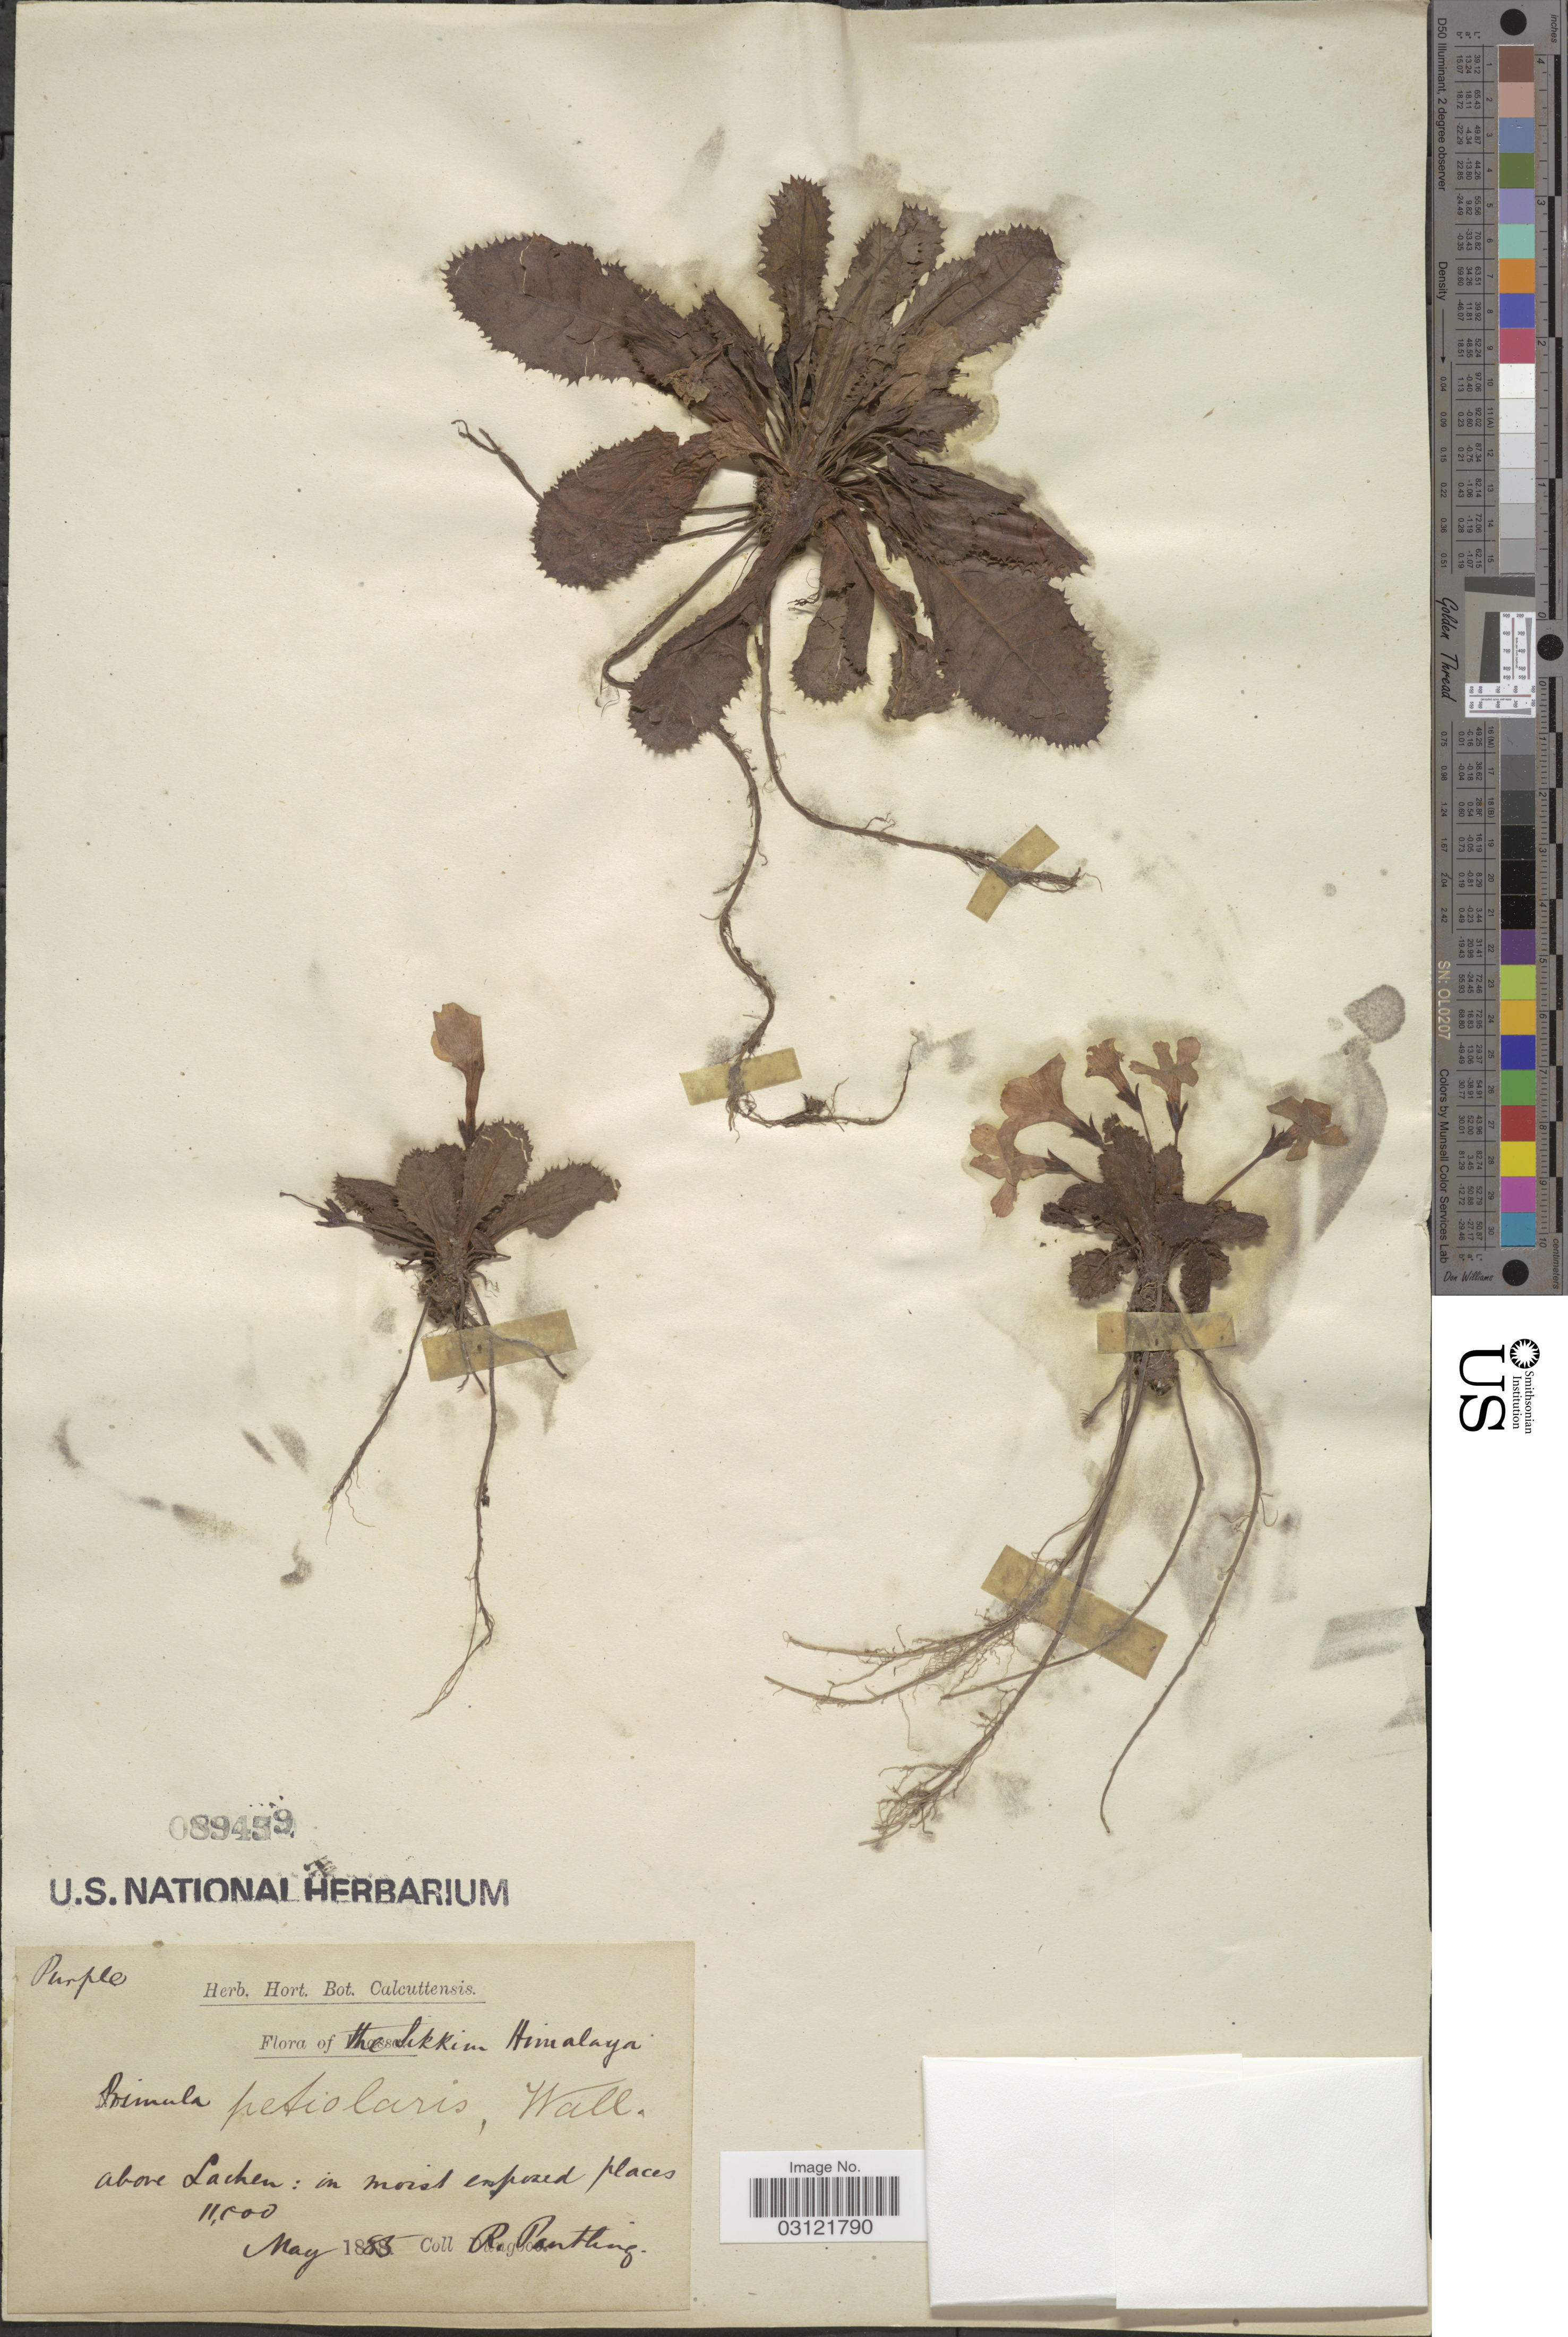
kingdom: Plantae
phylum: Tracheophyta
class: Magnoliopsida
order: Ericales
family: Primulaceae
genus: Primula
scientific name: Primula petiolaris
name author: Wall.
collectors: R. Pantling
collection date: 1885-05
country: India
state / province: Sikkim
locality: The Sikkim Himalaya. Above Lachen: in moist exposed places.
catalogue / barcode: US 89459